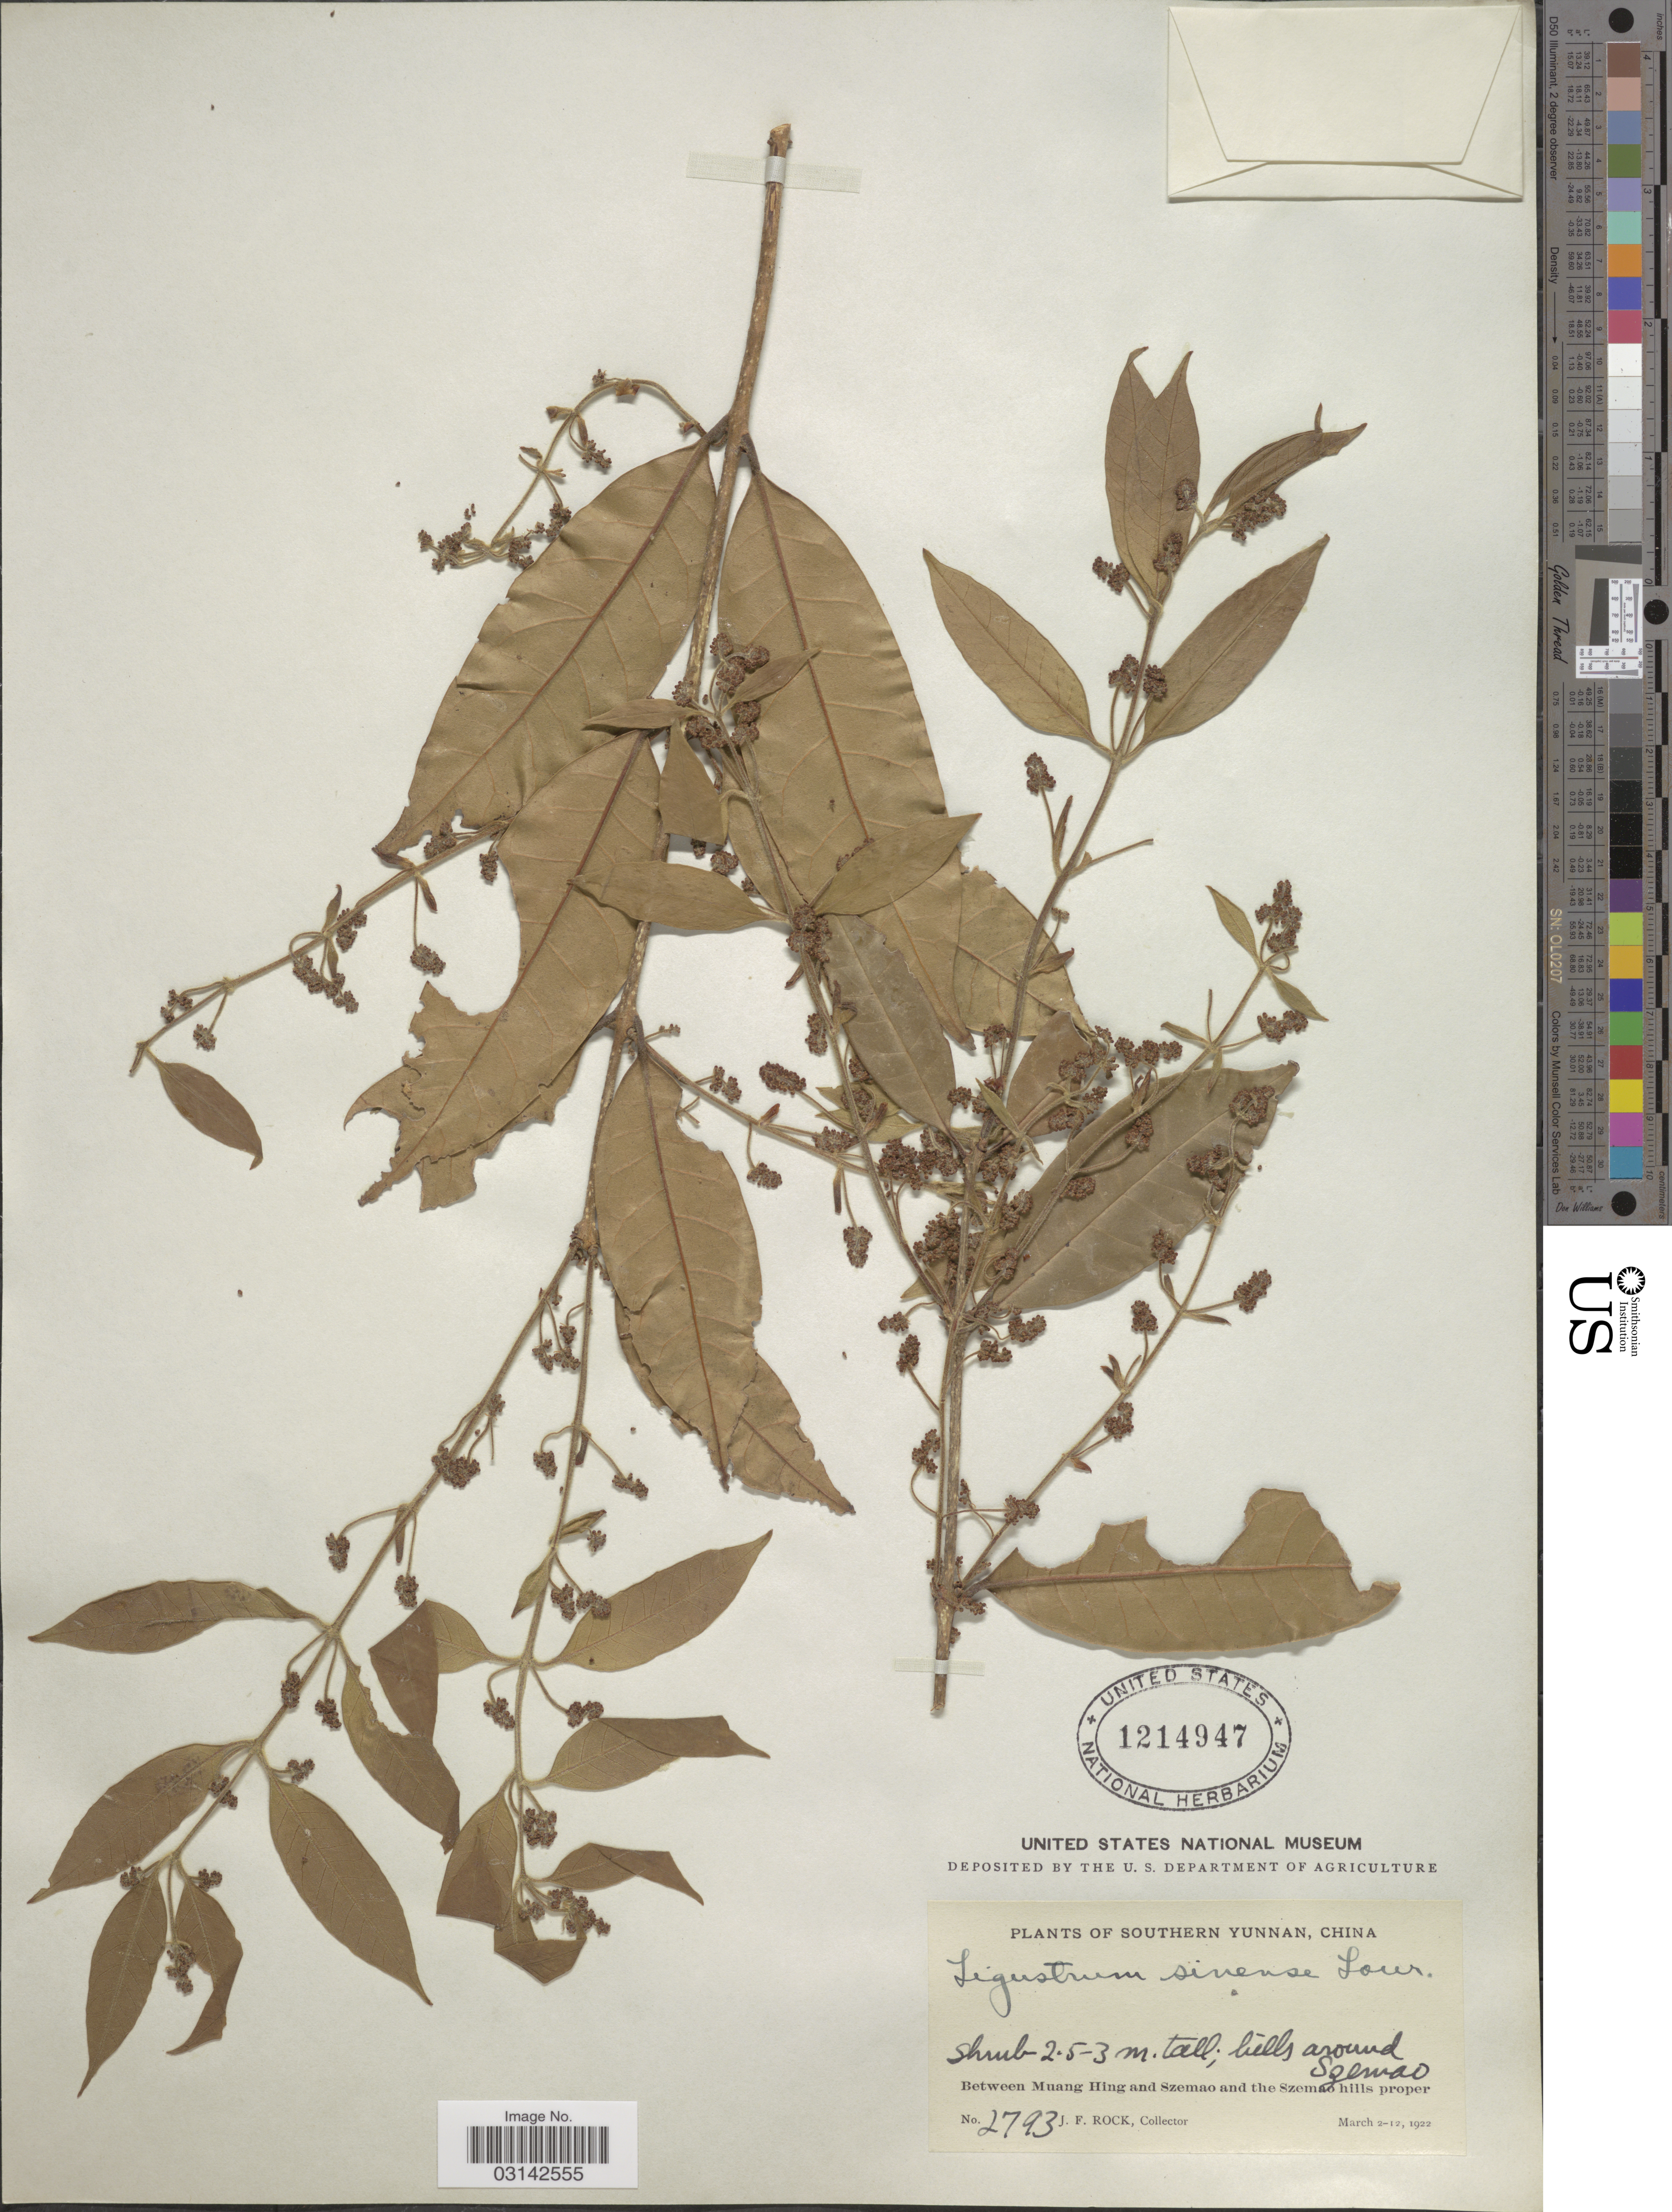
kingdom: Plantae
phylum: Tracheophyta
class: Magnoliopsida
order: Lamiales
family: Oleaceae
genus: Ligustrum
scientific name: Ligustrum sinense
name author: Lour.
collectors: J. Rock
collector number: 2793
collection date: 1922-03-02/1922-03-12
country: China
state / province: Yunnan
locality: Southern Yunnan, hills around Szemao. Between Muang Hing and Szemao and the Szemao hills proper.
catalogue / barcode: US 1214947